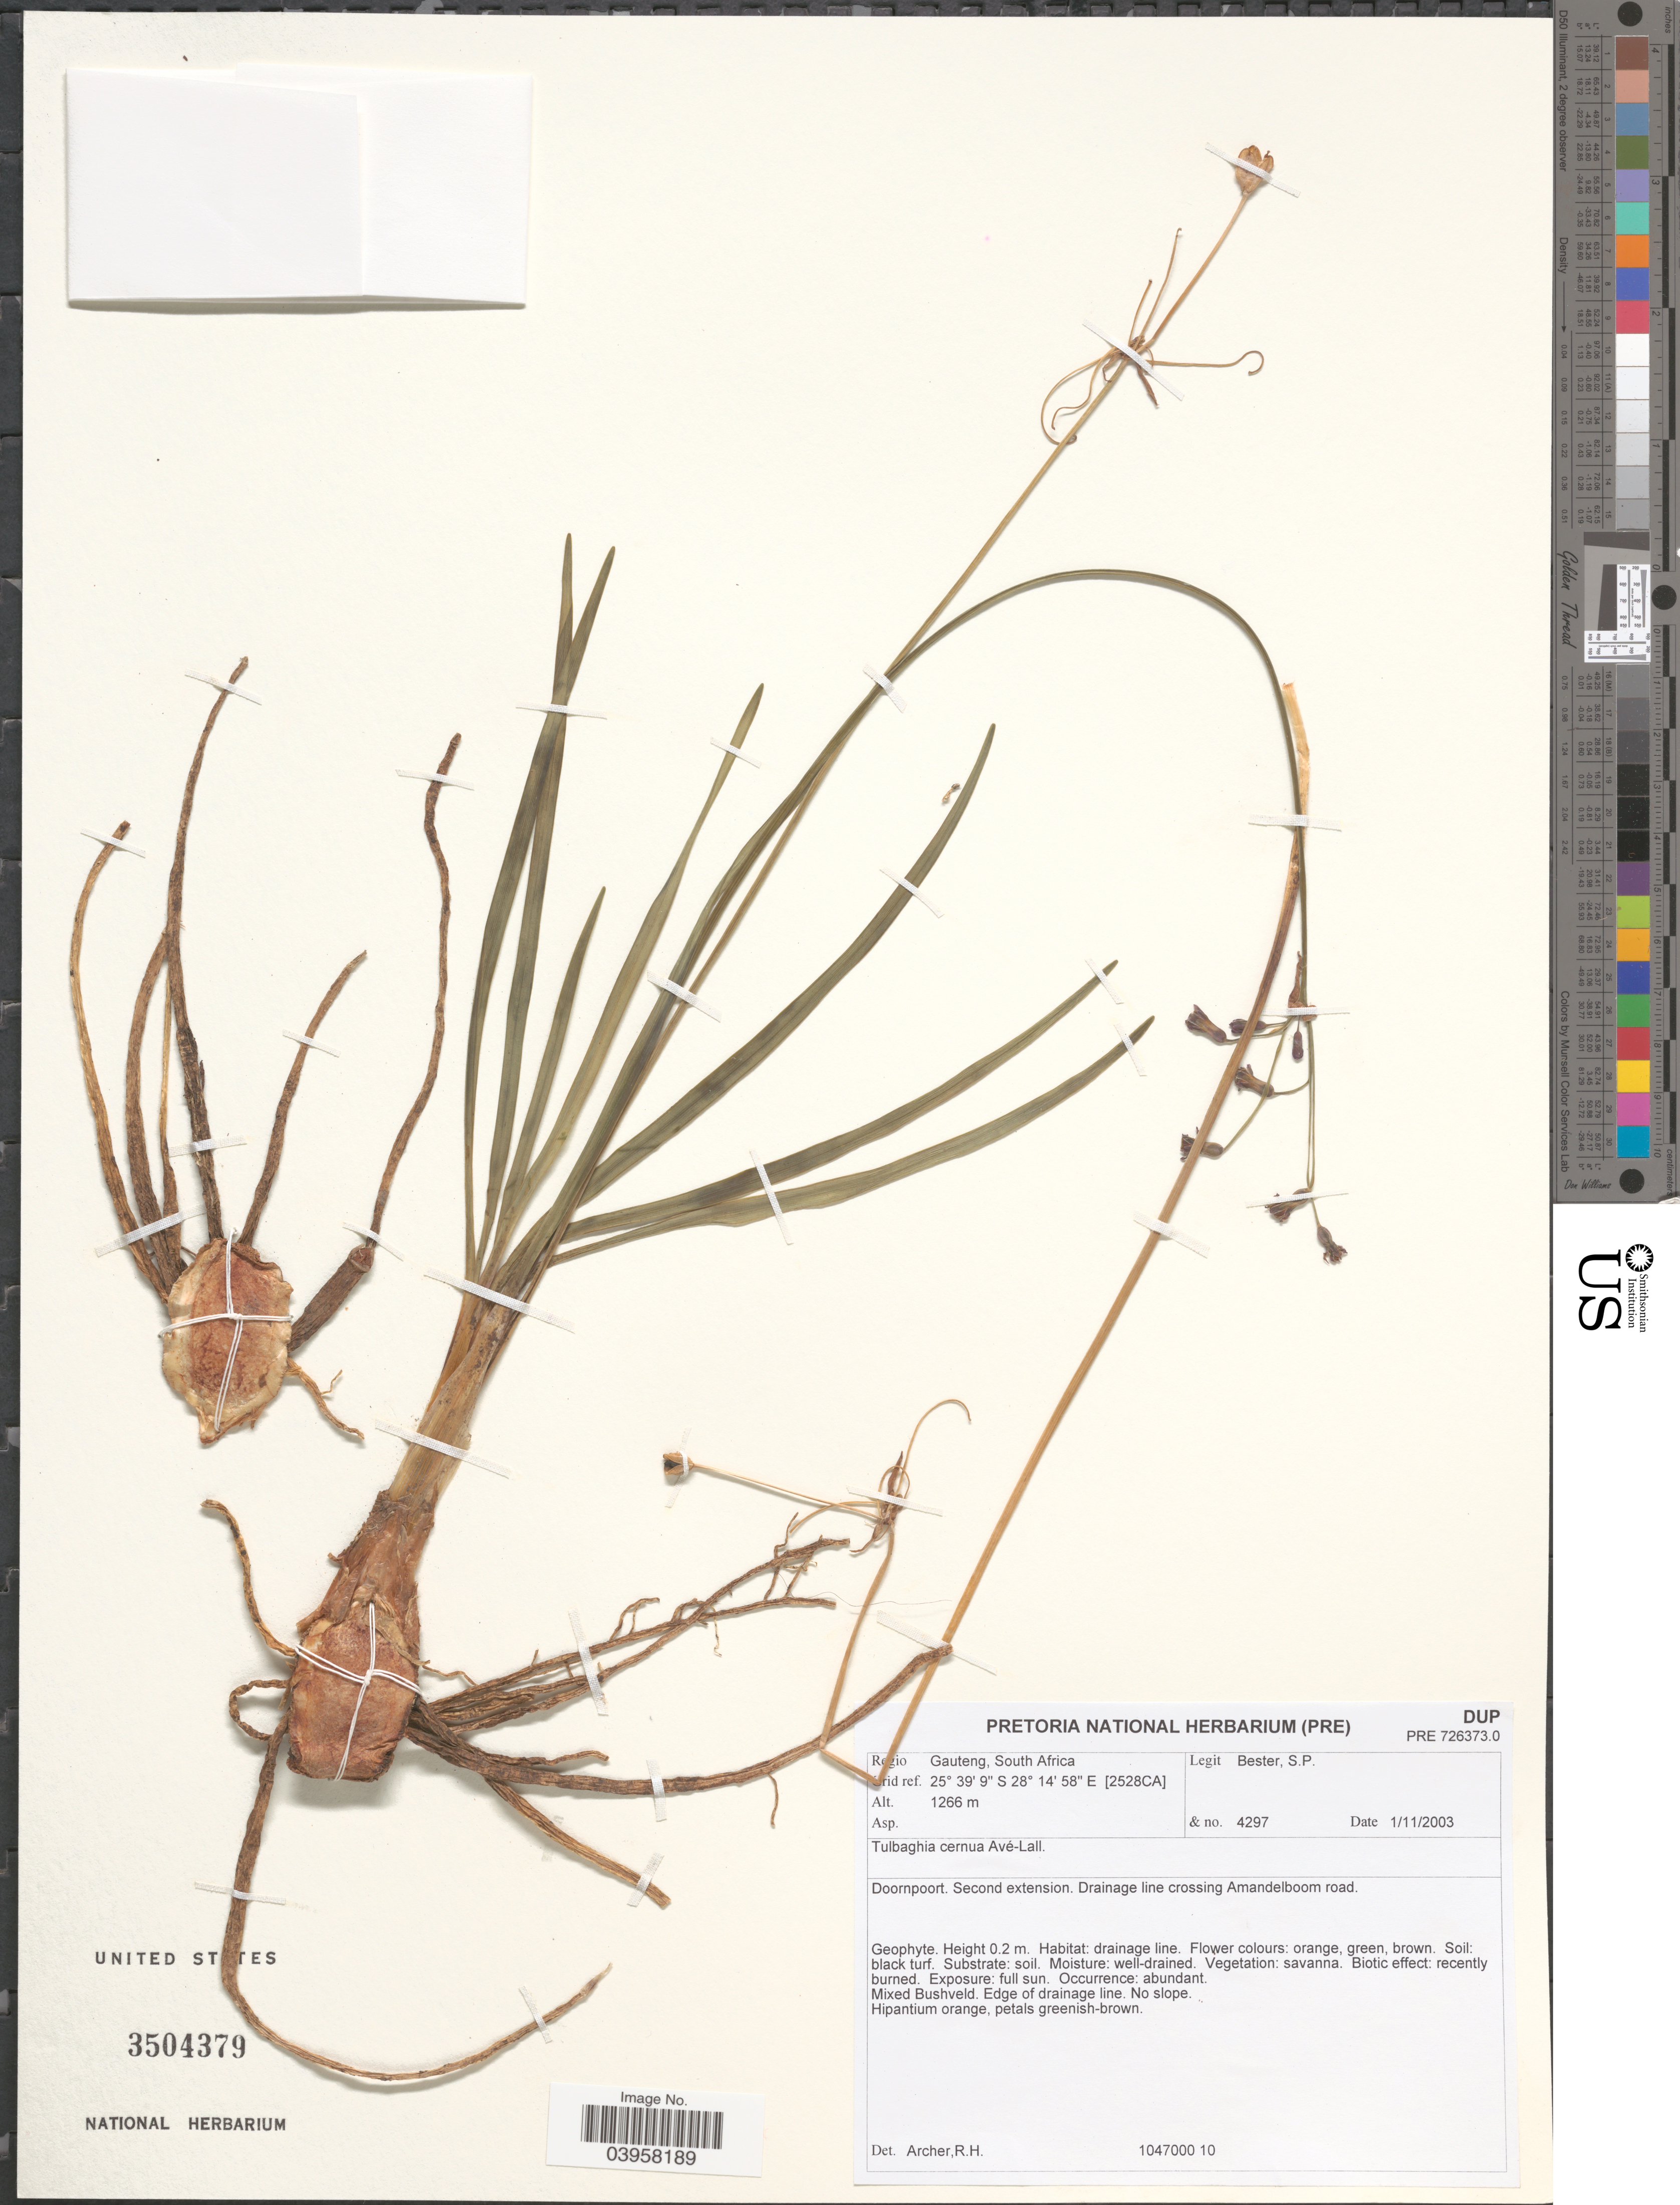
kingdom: Plantae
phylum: Tracheophyta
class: Liliopsida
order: Asparagales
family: Amaryllidaceae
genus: Tulbaghia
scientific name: Tulbaghia cernua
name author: Fisch. et al.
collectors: S. Bester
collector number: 4297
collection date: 2003-11-01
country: South Africa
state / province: Gauteng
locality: Regio Gauten. Grid ref. [2528CA]. Doornpoort. Second extension. Drainage line crossing Amandelboom road.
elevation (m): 1266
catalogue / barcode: US 3504379